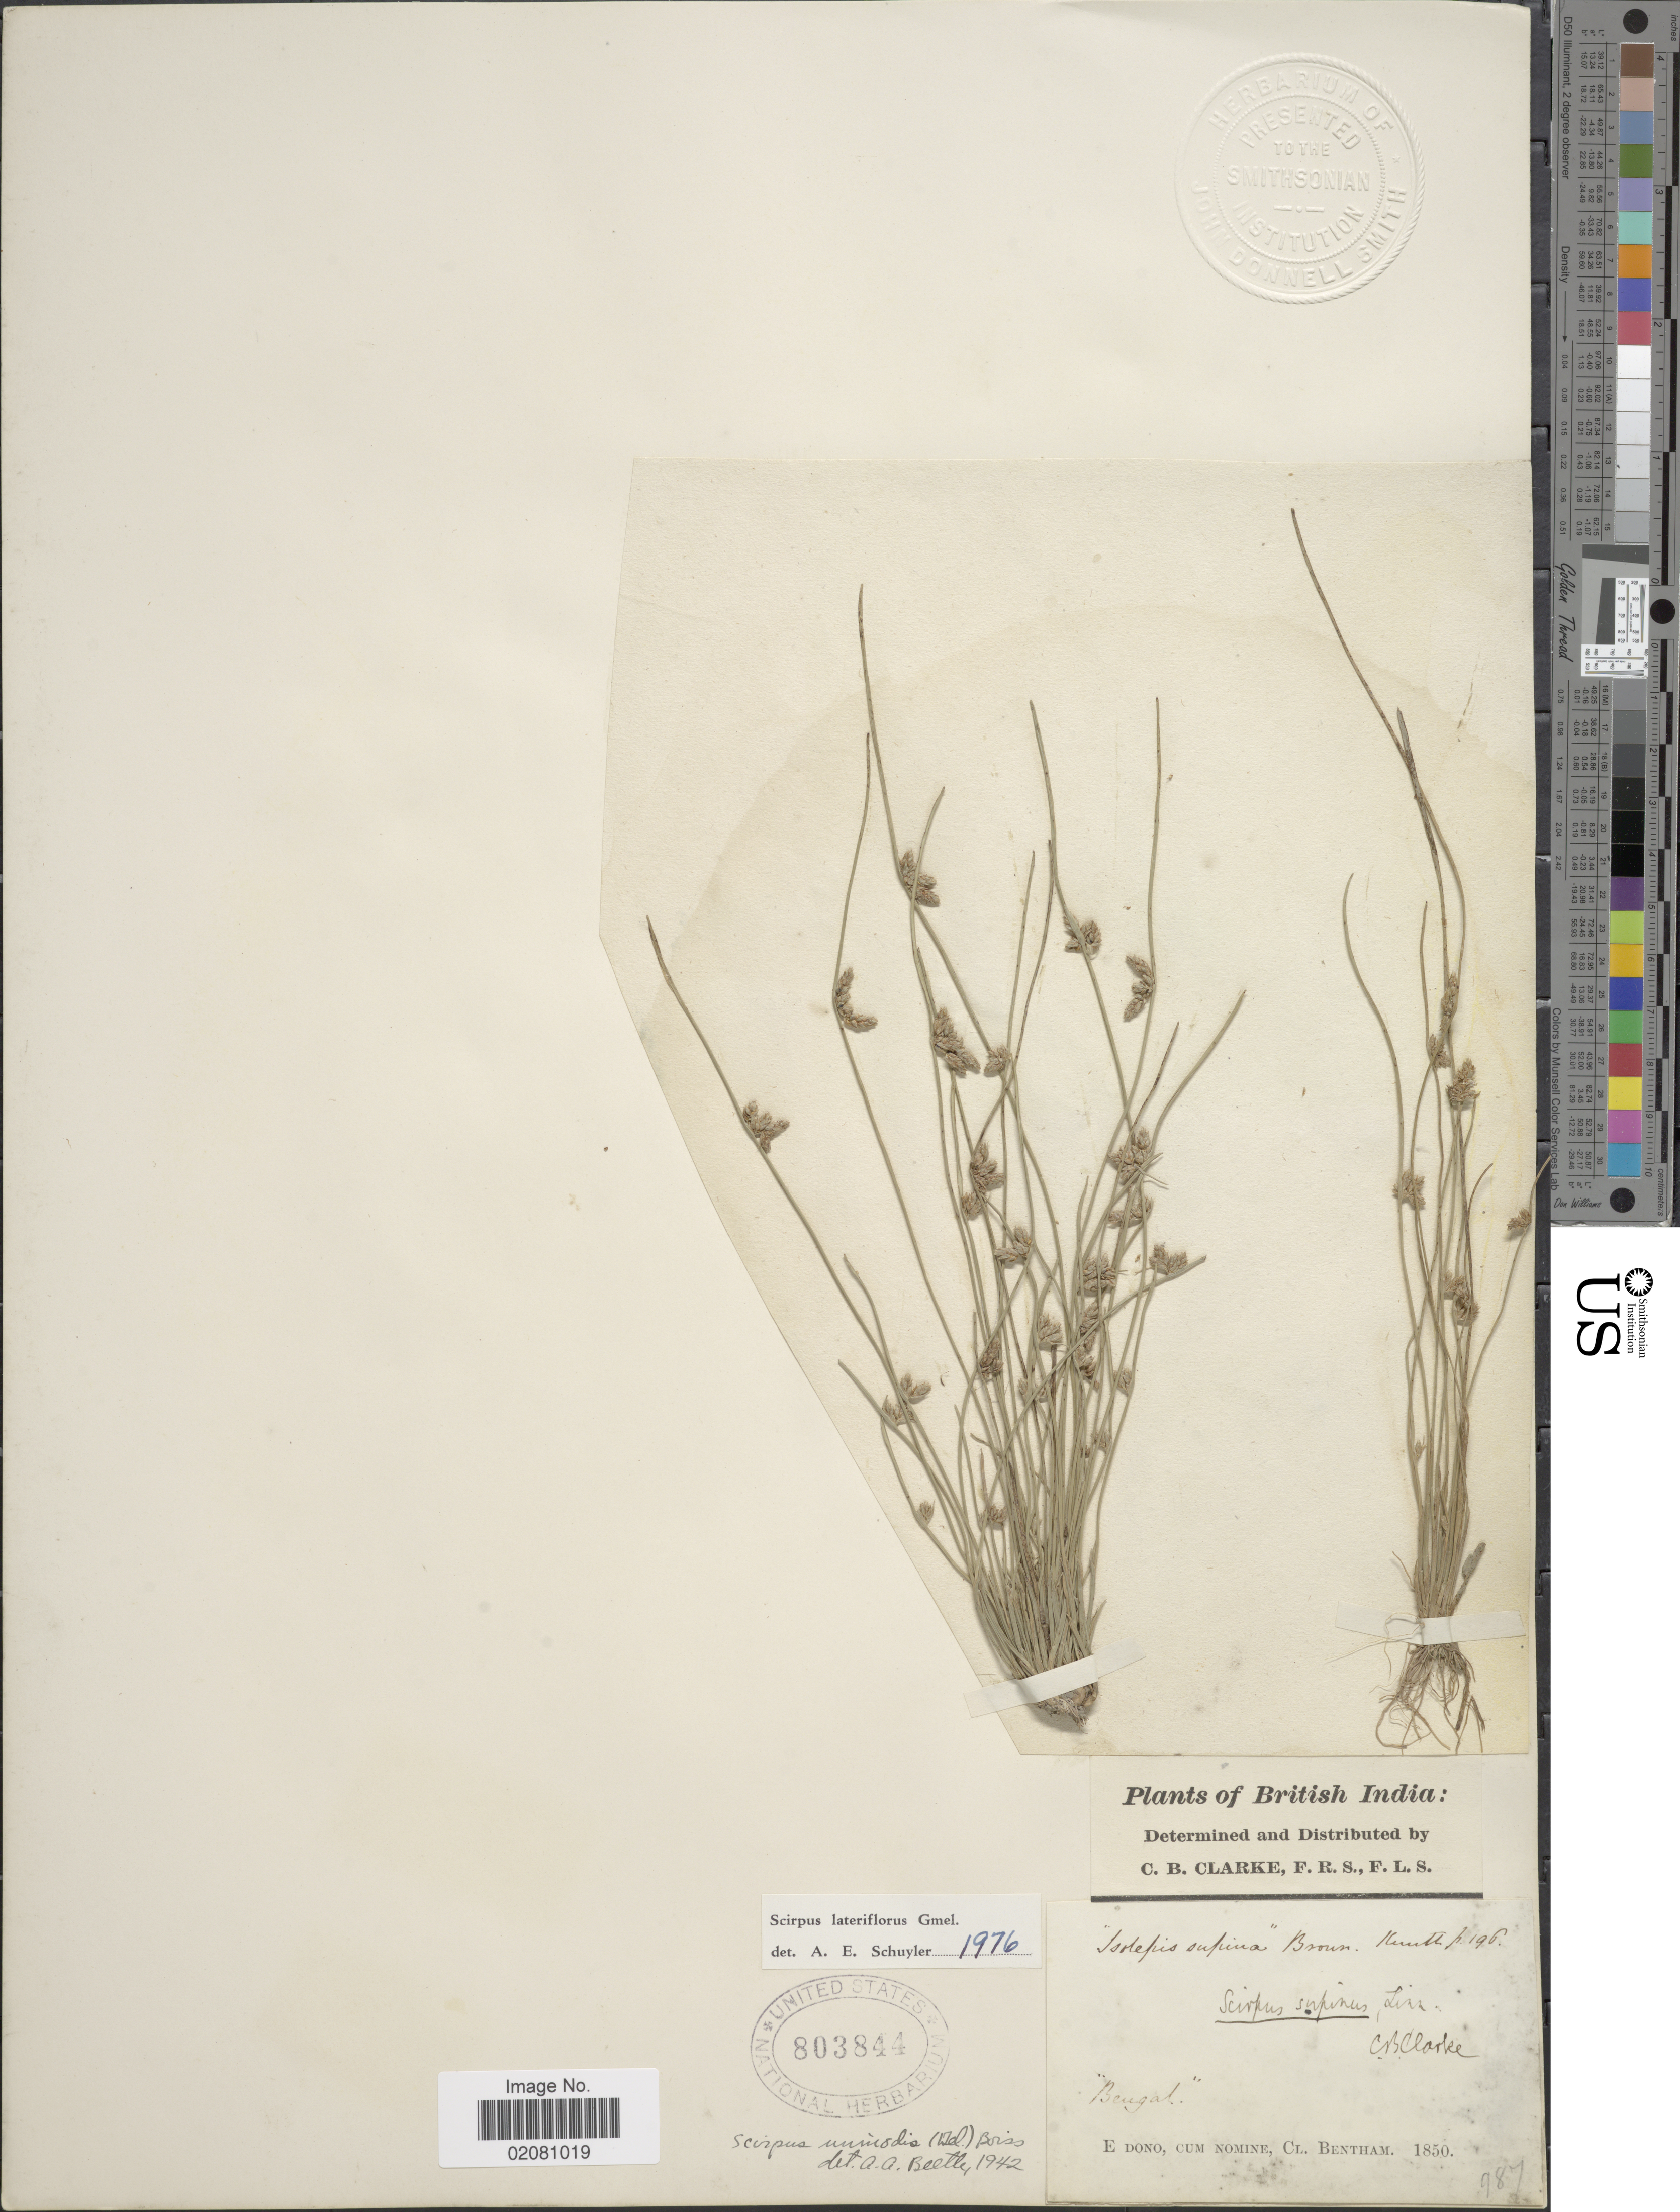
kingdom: Plantae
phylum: Tracheophyta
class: Liliopsida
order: Poales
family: Cyperaceae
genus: Schoenoplectus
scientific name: Schoenoplectus lateriflorus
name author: (J.F. Gmel.)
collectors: C. B. Clarke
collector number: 987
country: Bangladesh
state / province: Rajshahi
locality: Britsih India, Bengal.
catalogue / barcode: US 803844